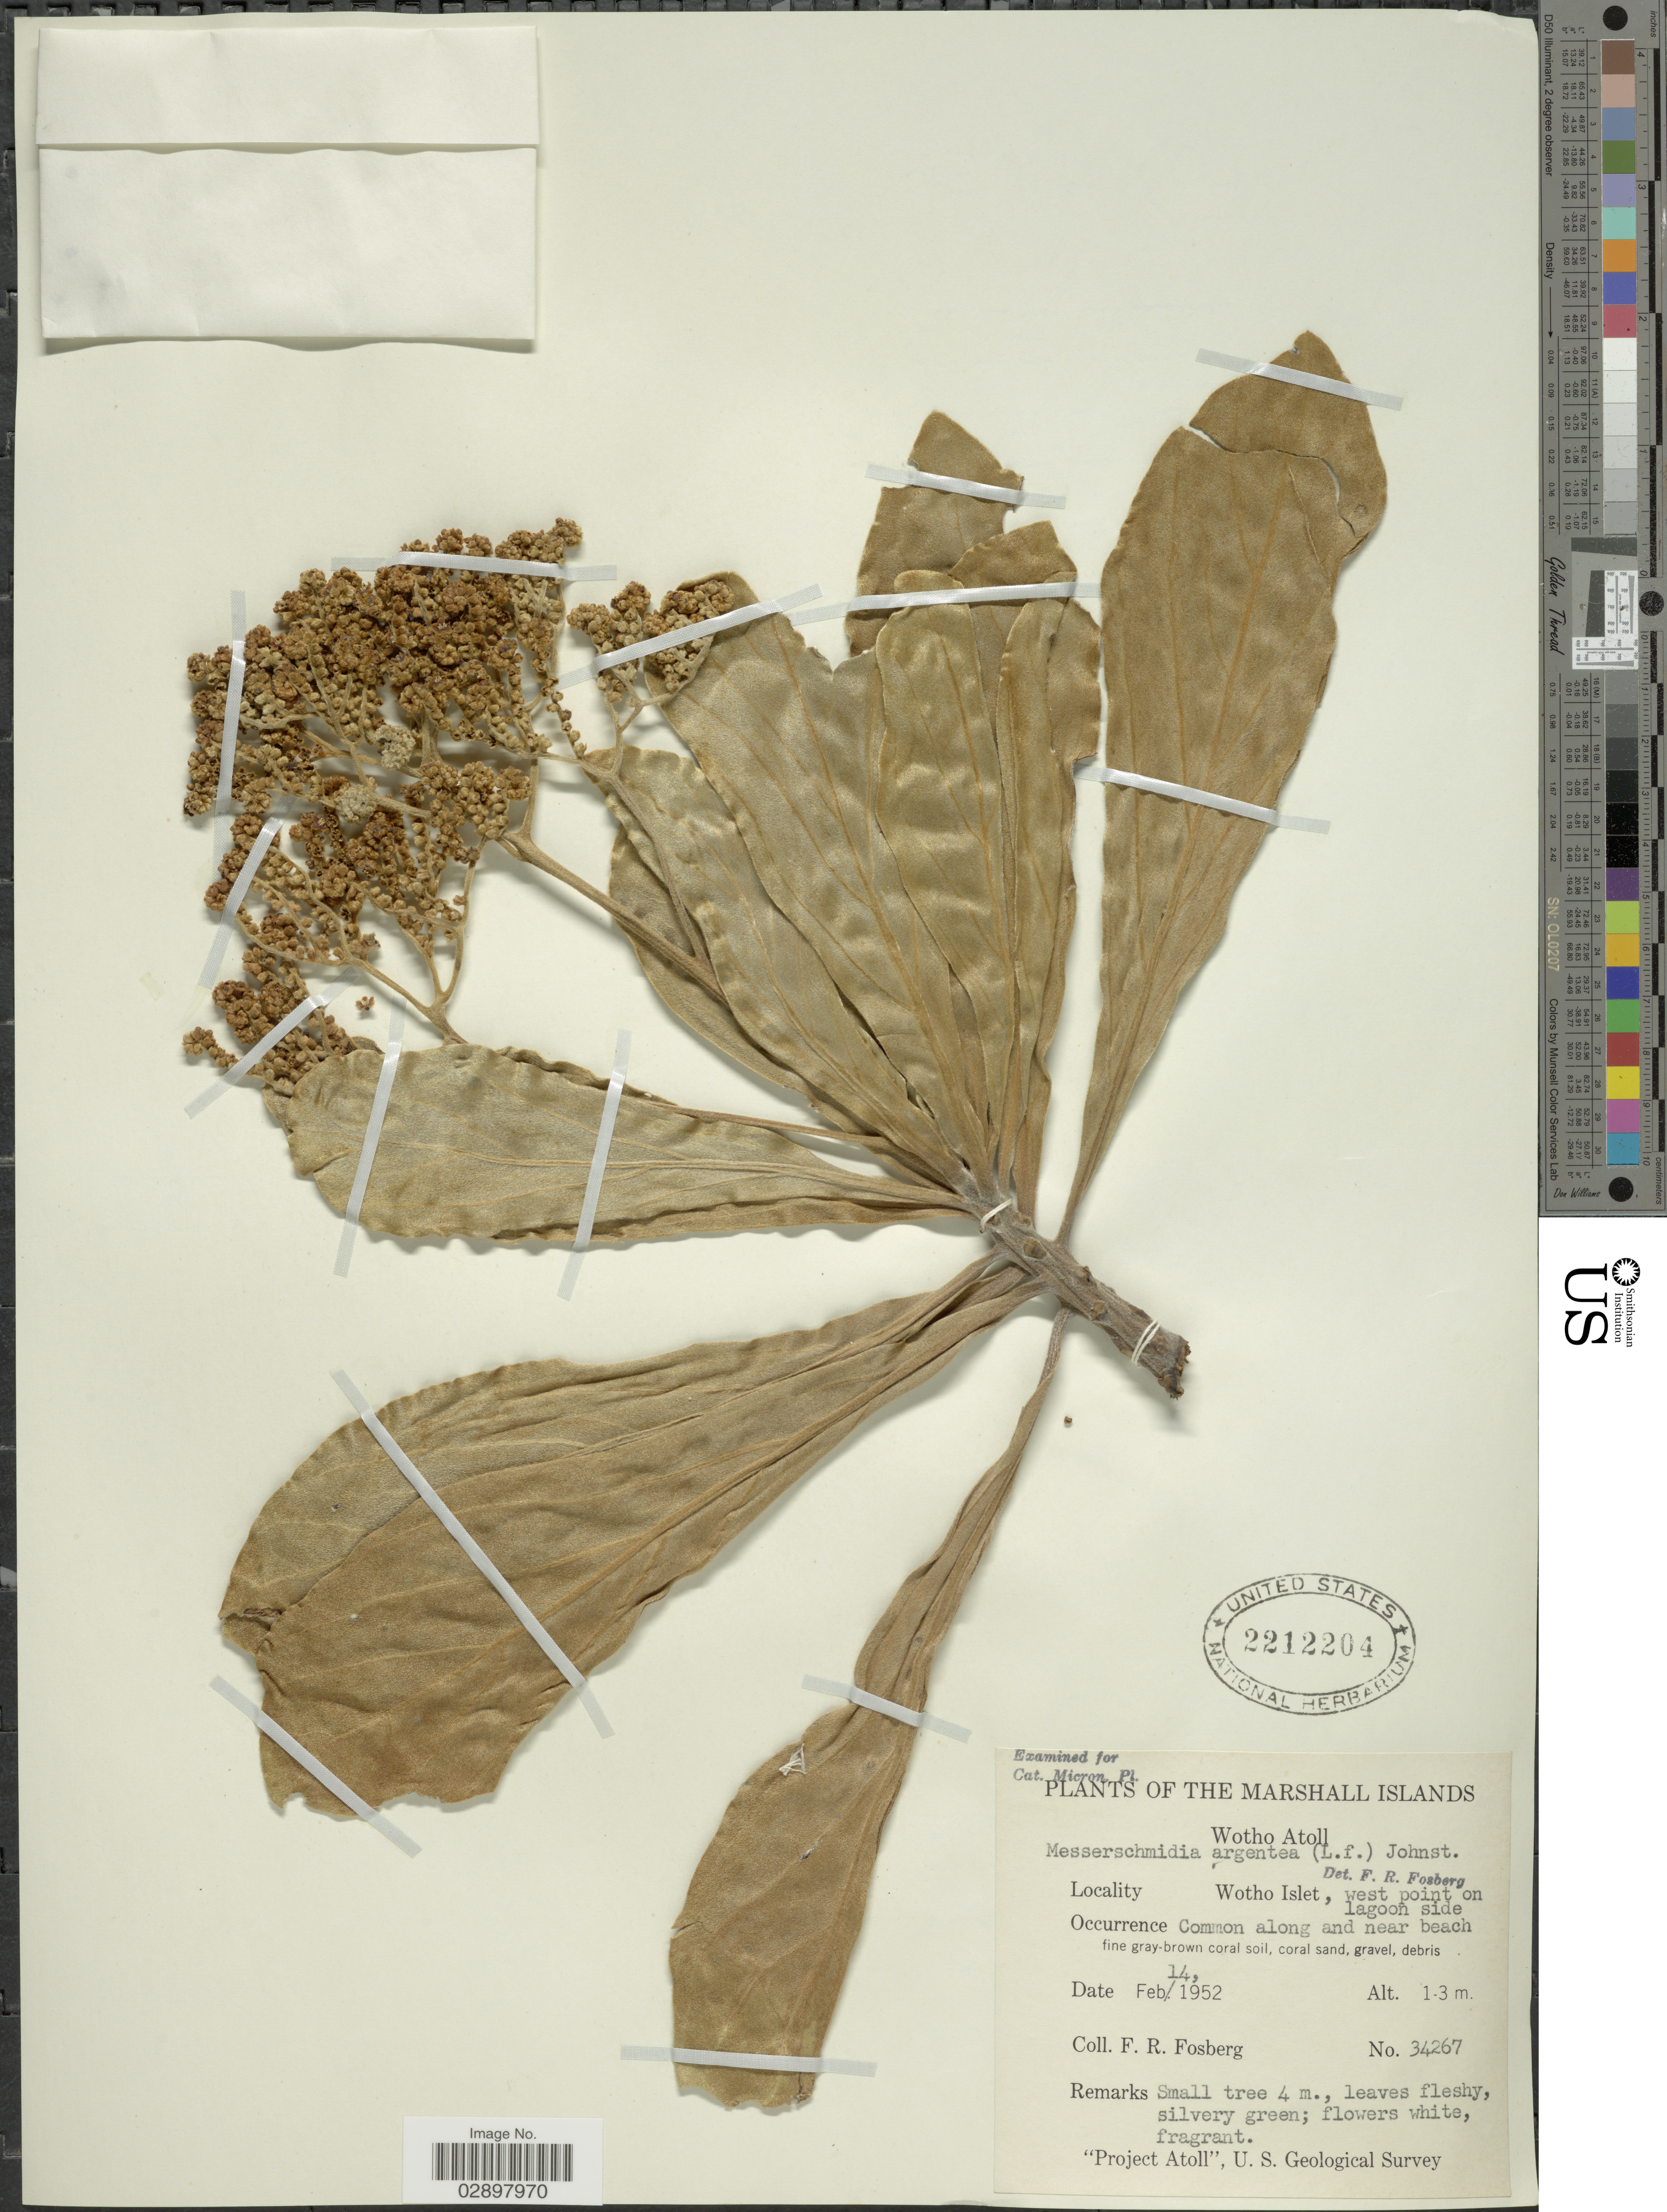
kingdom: Plantae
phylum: Tracheophyta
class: Magnoliopsida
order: Boraginales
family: Heliotropiaceae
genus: Heliotropium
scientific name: Heliotropium arboreum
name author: (Blanco) Mabberley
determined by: Wagner, W. L., (BOT), Smithsonian Institution - National Museum of Natural History (UNITED STATES)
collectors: F. R. Fosberg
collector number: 34267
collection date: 1952-02-14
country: Marshall Islands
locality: Wotho Atoll. Wotho Islet, west point on lagoon side.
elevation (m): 1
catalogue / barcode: US 2212204